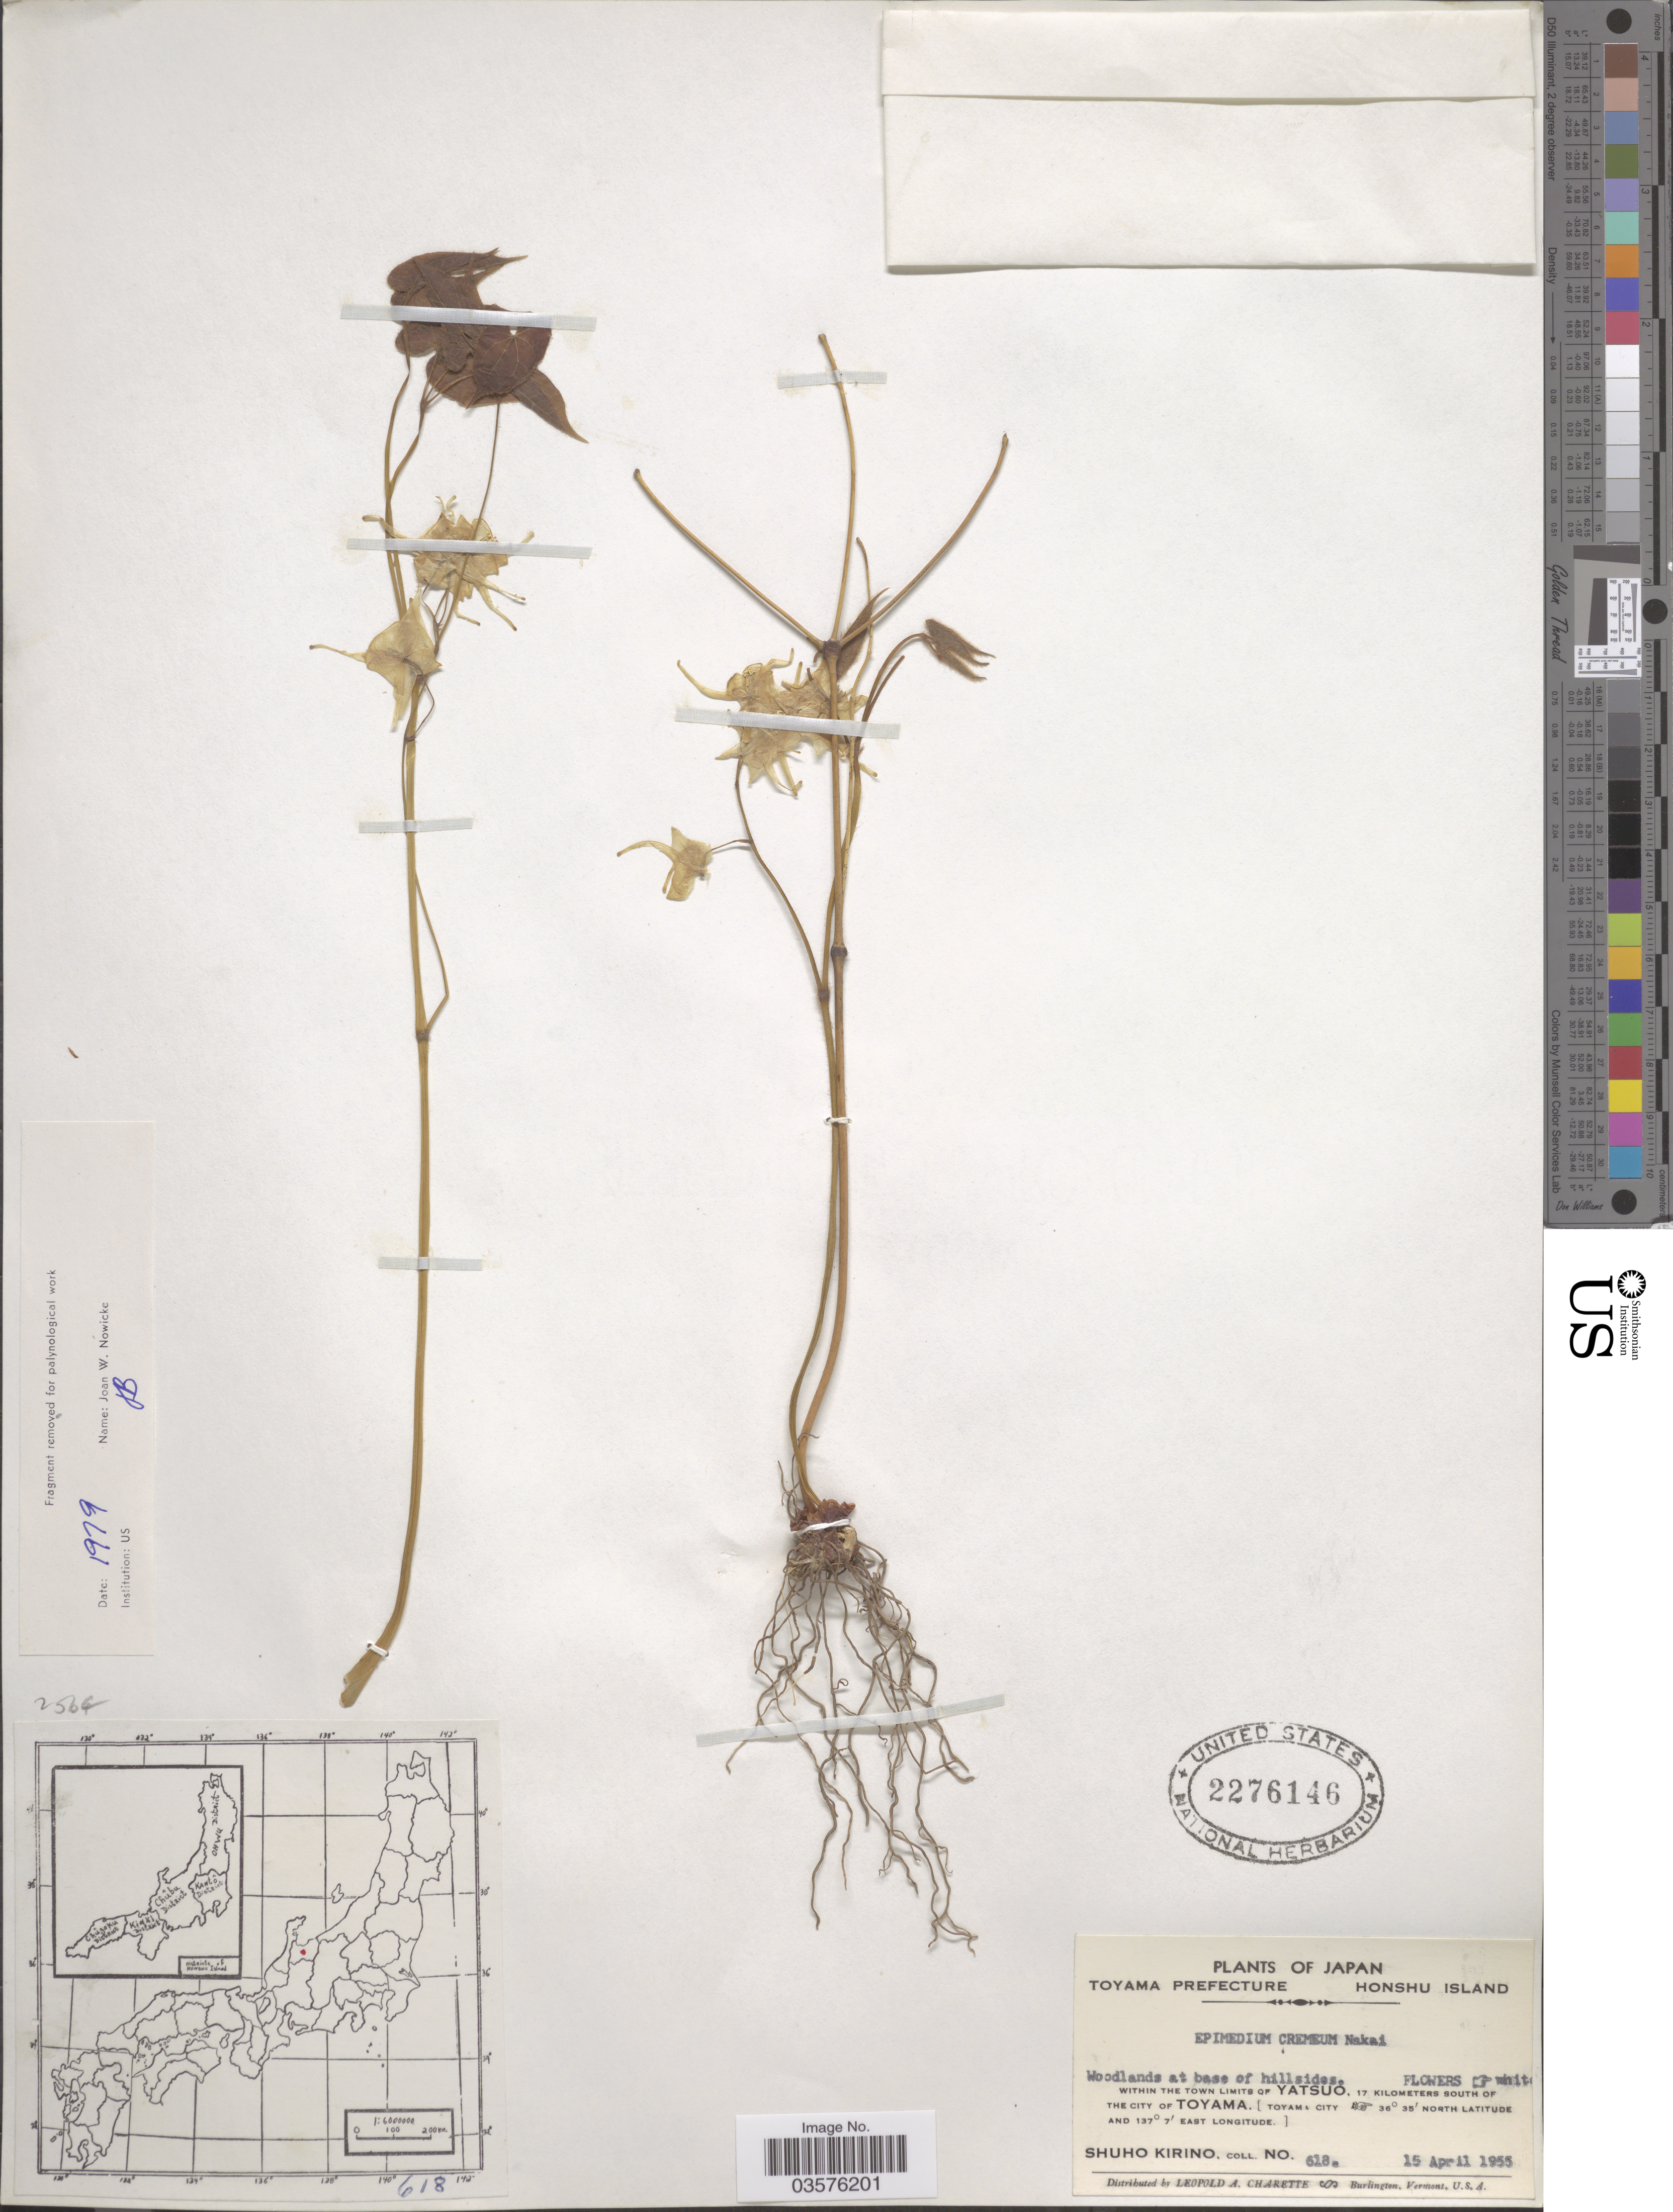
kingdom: Plantae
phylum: Tracheophyta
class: Magnoliopsida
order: Ranunculales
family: Berberidaceae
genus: Epimedium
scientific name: Epimedium cremeum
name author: Nakai & F. Maek. ex Honda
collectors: S. Kirino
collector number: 618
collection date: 1955-04-15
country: Japan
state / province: Toyama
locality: Toyama Prefecture, Honshu Island. Within the town limits of Yatsuo, 17 kilometers south of the city of Toyama [Toyama City].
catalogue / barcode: US 2276146